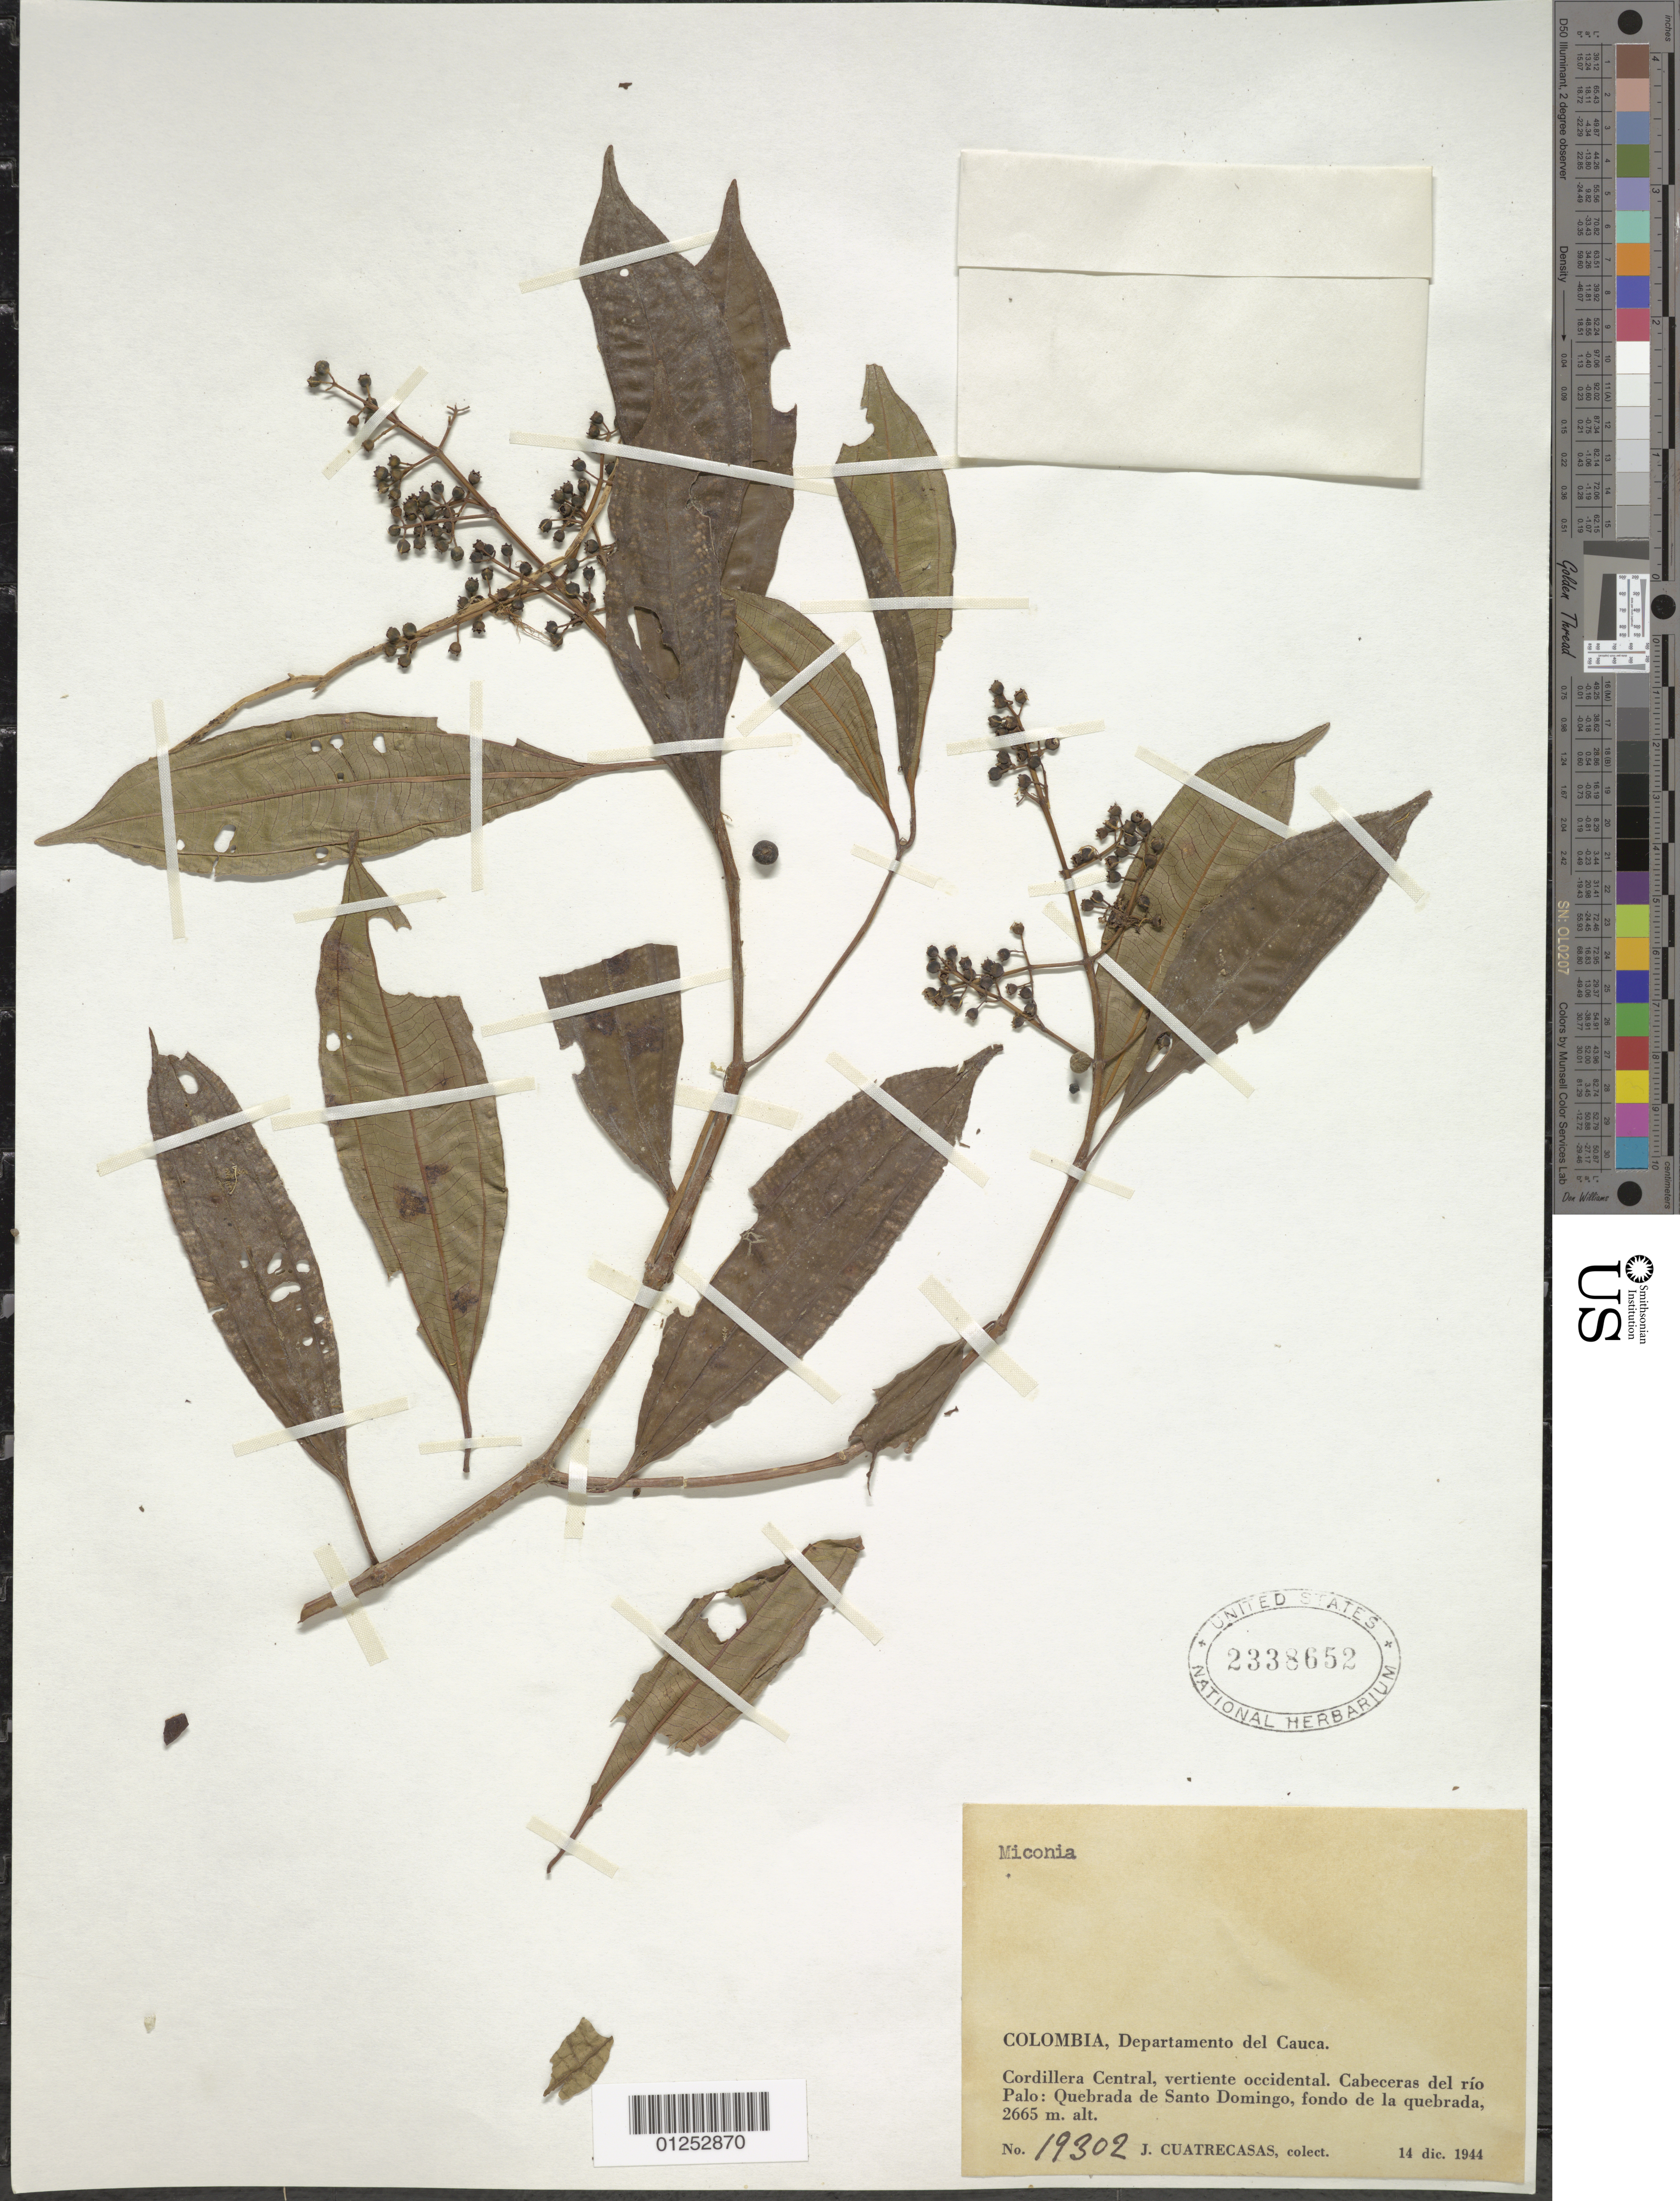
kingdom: Plantae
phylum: Tracheophyta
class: Magnoliopsida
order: Myrtales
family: Melastomataceae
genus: Miconia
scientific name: Miconia sp.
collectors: J. Cuatrecasas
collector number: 19302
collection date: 1944-12-14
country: Colombia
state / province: Cauca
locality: Cordillera central, vertiente occidental. Cabeceras del río Palo: Quebrada de Santo Domingo, fondo de la quebrada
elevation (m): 2665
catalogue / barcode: US 2338652